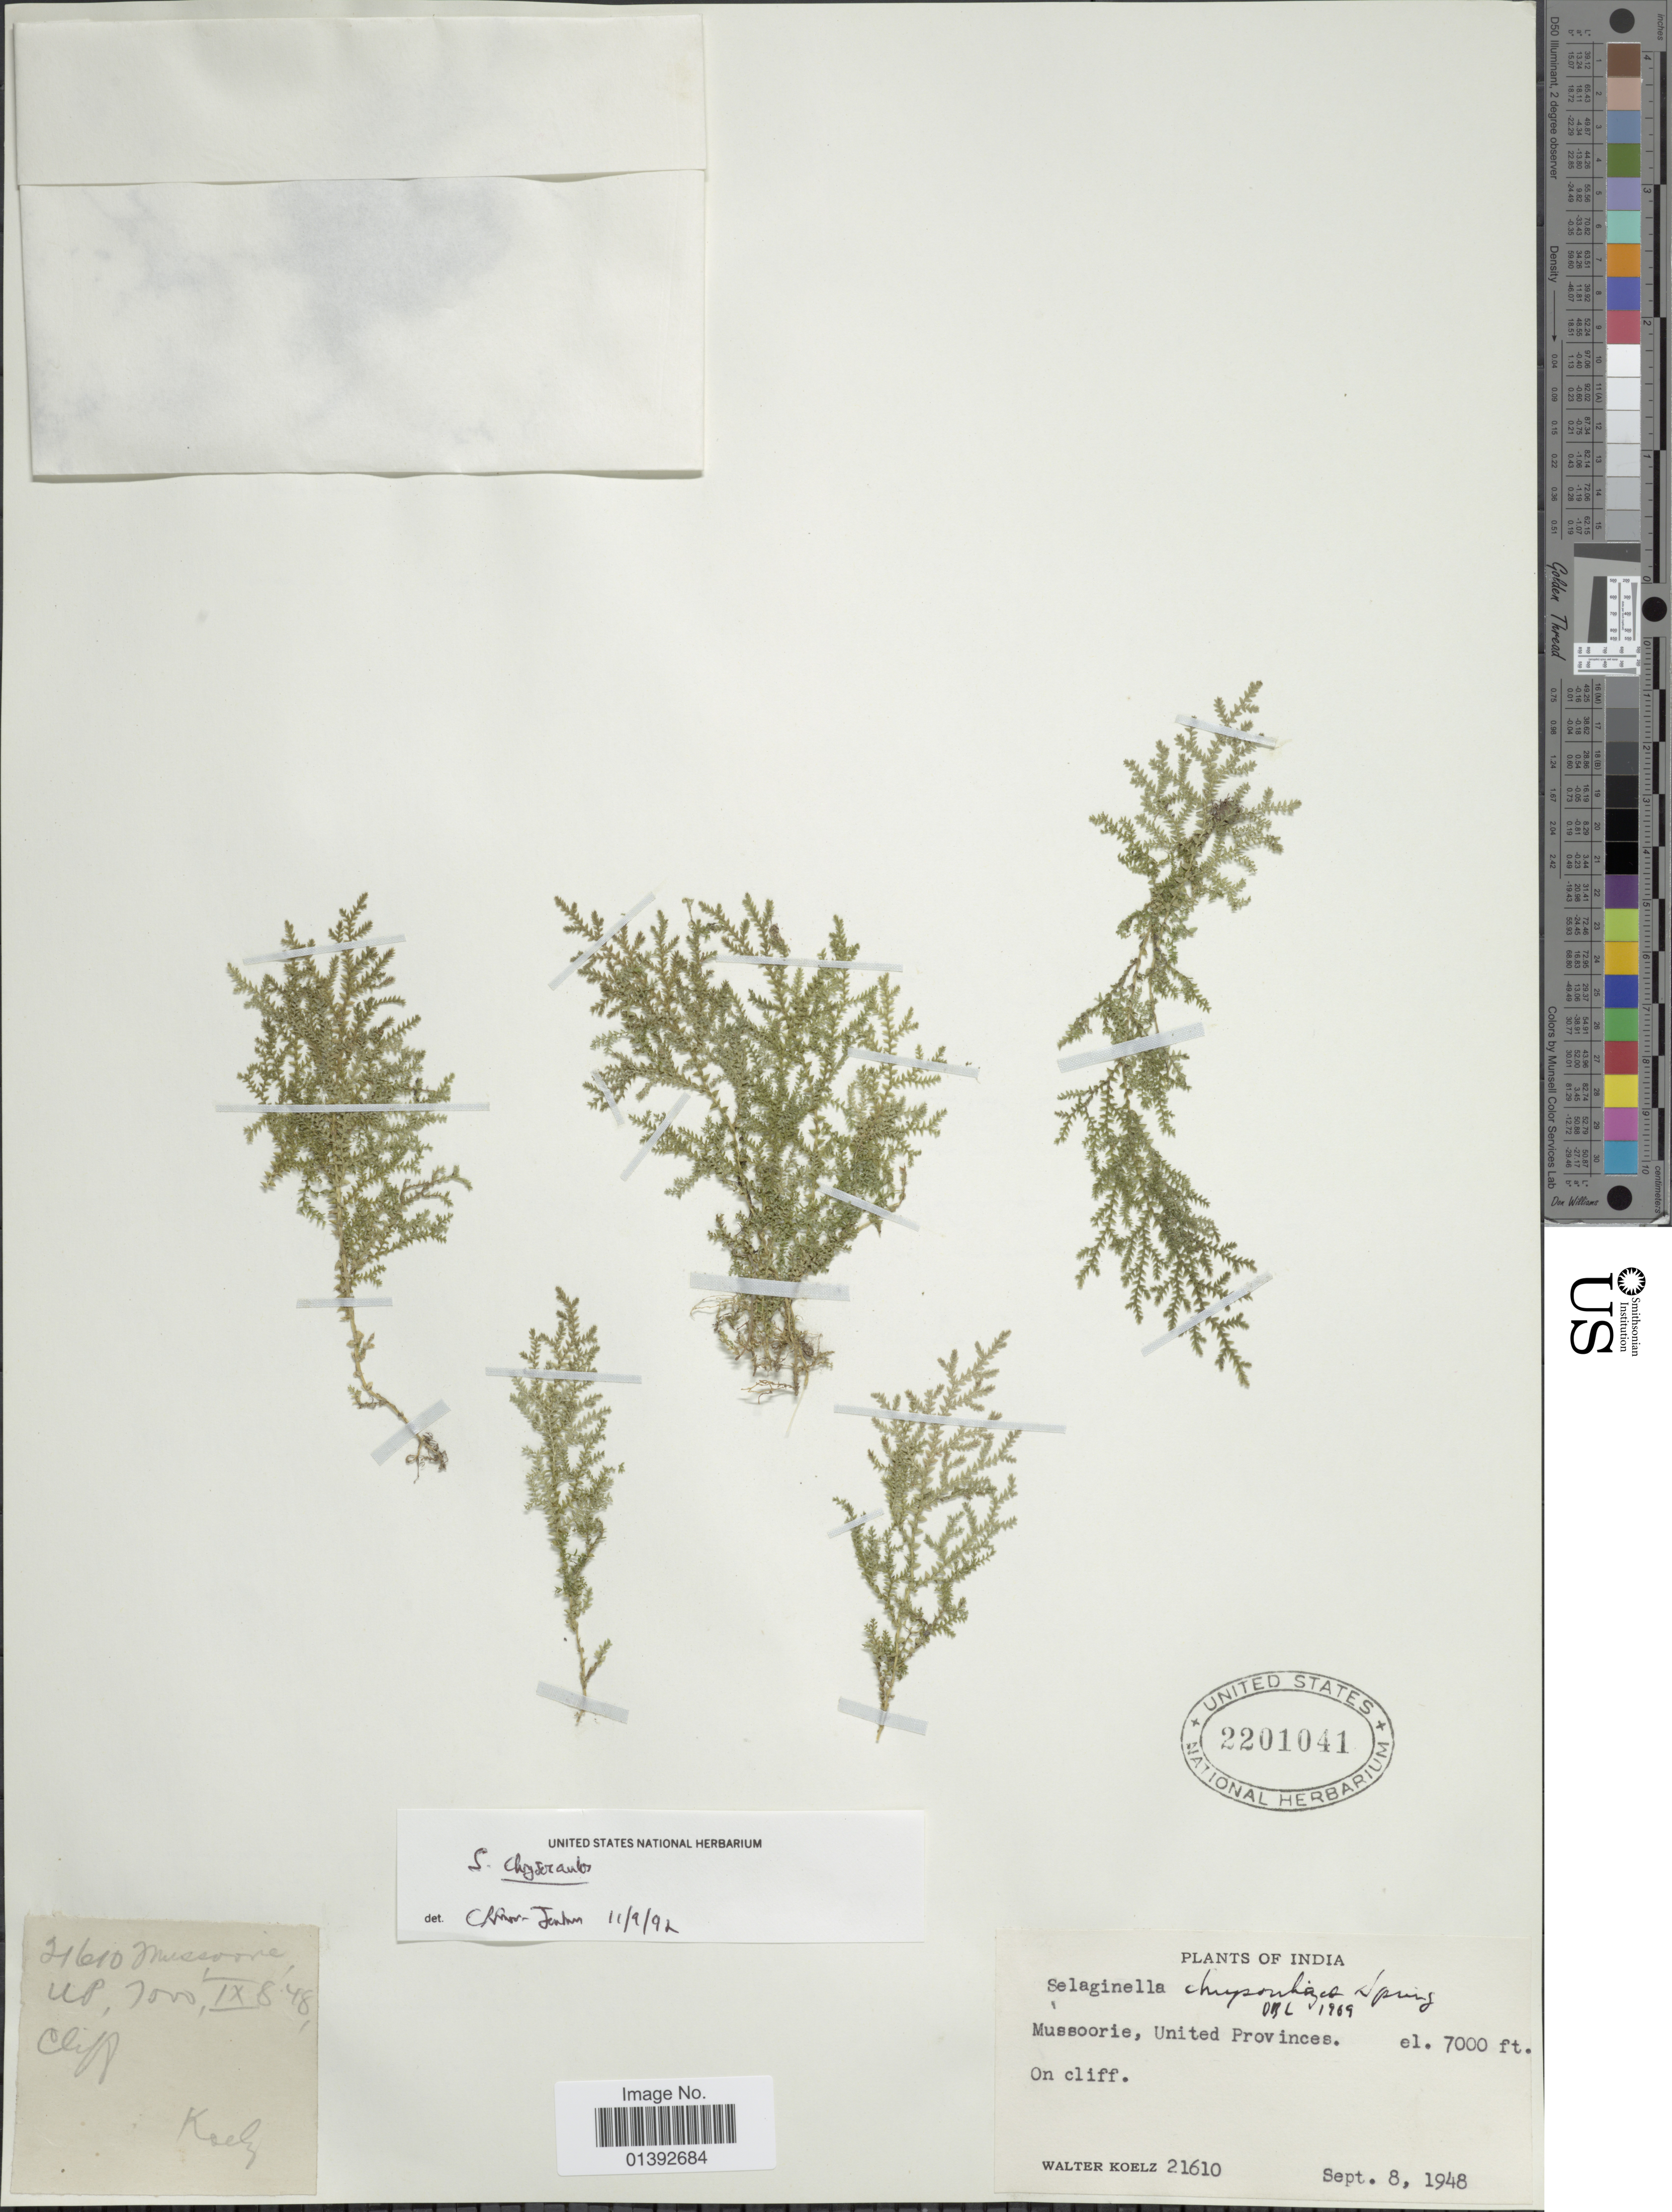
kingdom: Plantae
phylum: Tracheophyta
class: Lycopodiopsida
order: Selaginellales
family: Selaginellaceae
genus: Selaginella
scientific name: Selaginella chrysorrhizos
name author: Spring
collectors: W. N. Koelz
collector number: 21610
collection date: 1948-09-08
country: India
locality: Mussoorie, United Provinces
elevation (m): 2134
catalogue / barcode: US 2201041